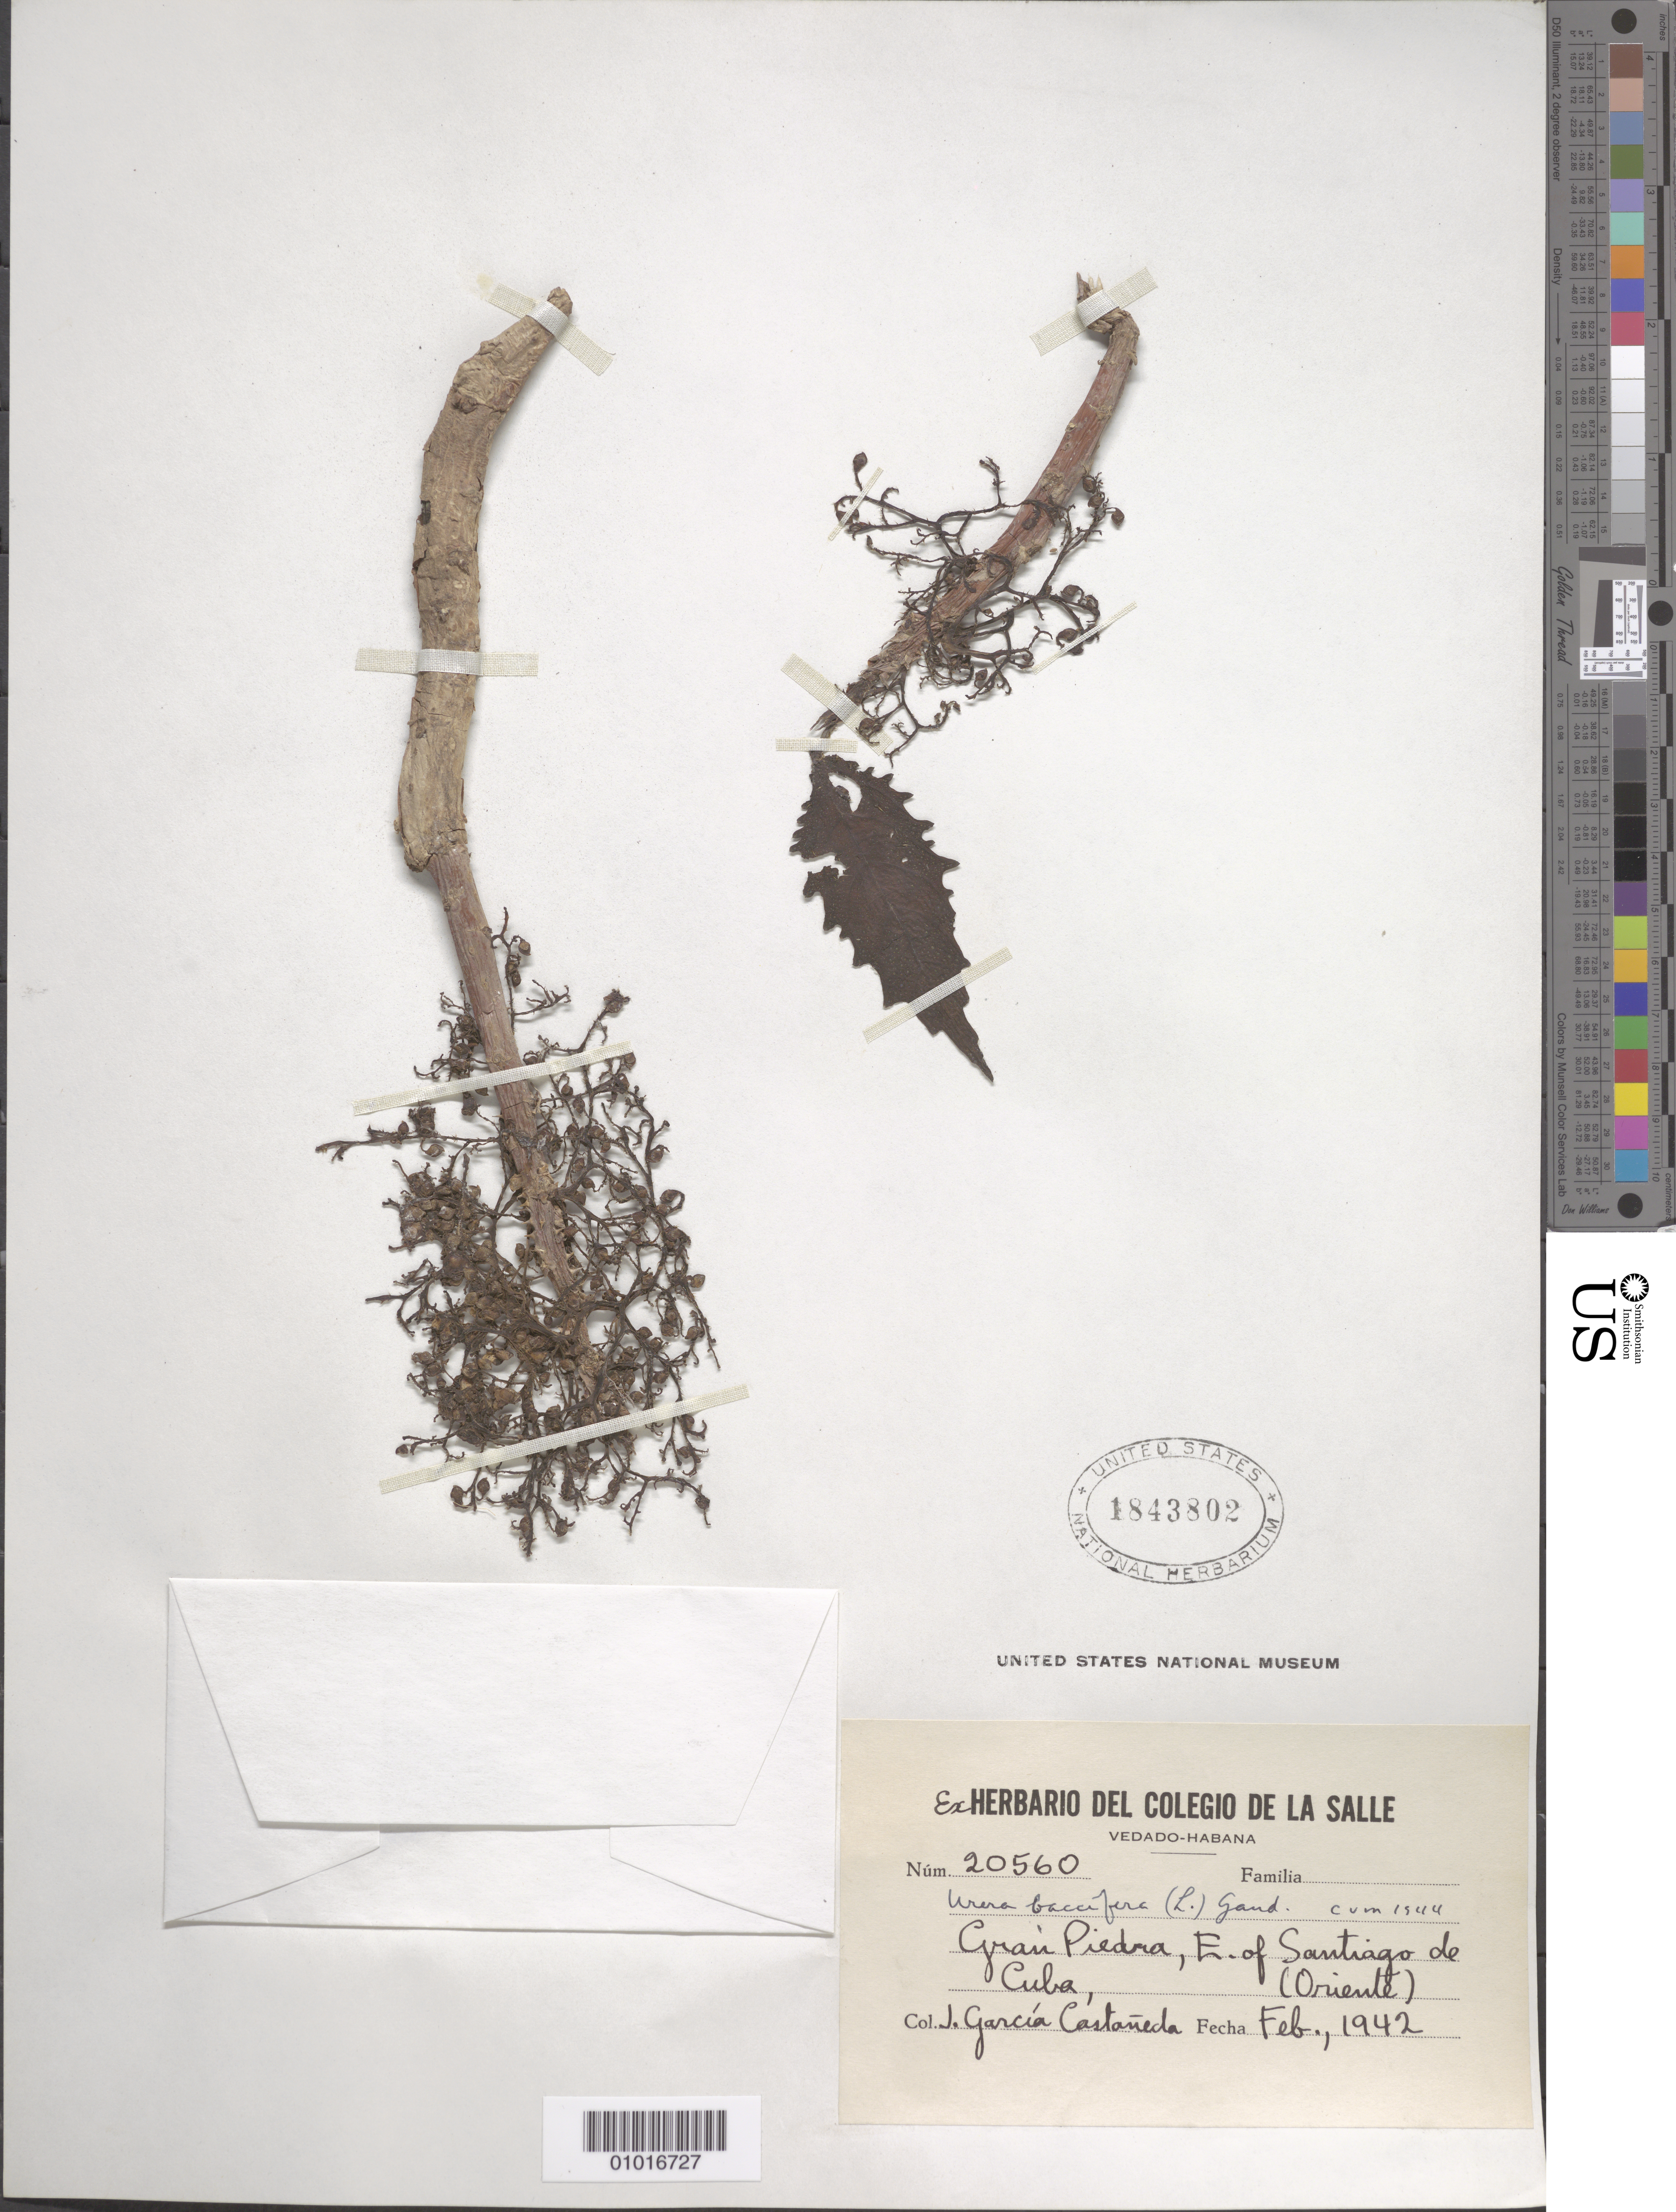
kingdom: Plantae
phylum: Tracheophyta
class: Magnoliopsida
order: Rosales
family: Urticaceae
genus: Urera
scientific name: Urera baccifera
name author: (L.) Gaudich. ex Wedd.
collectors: J. Castaneda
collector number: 20560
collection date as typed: Feb 1942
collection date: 1942-02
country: Cuba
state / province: Santiago de Cuba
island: Cuba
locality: Gran Piedra, E of Santiago de Cuba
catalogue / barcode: US 1843802